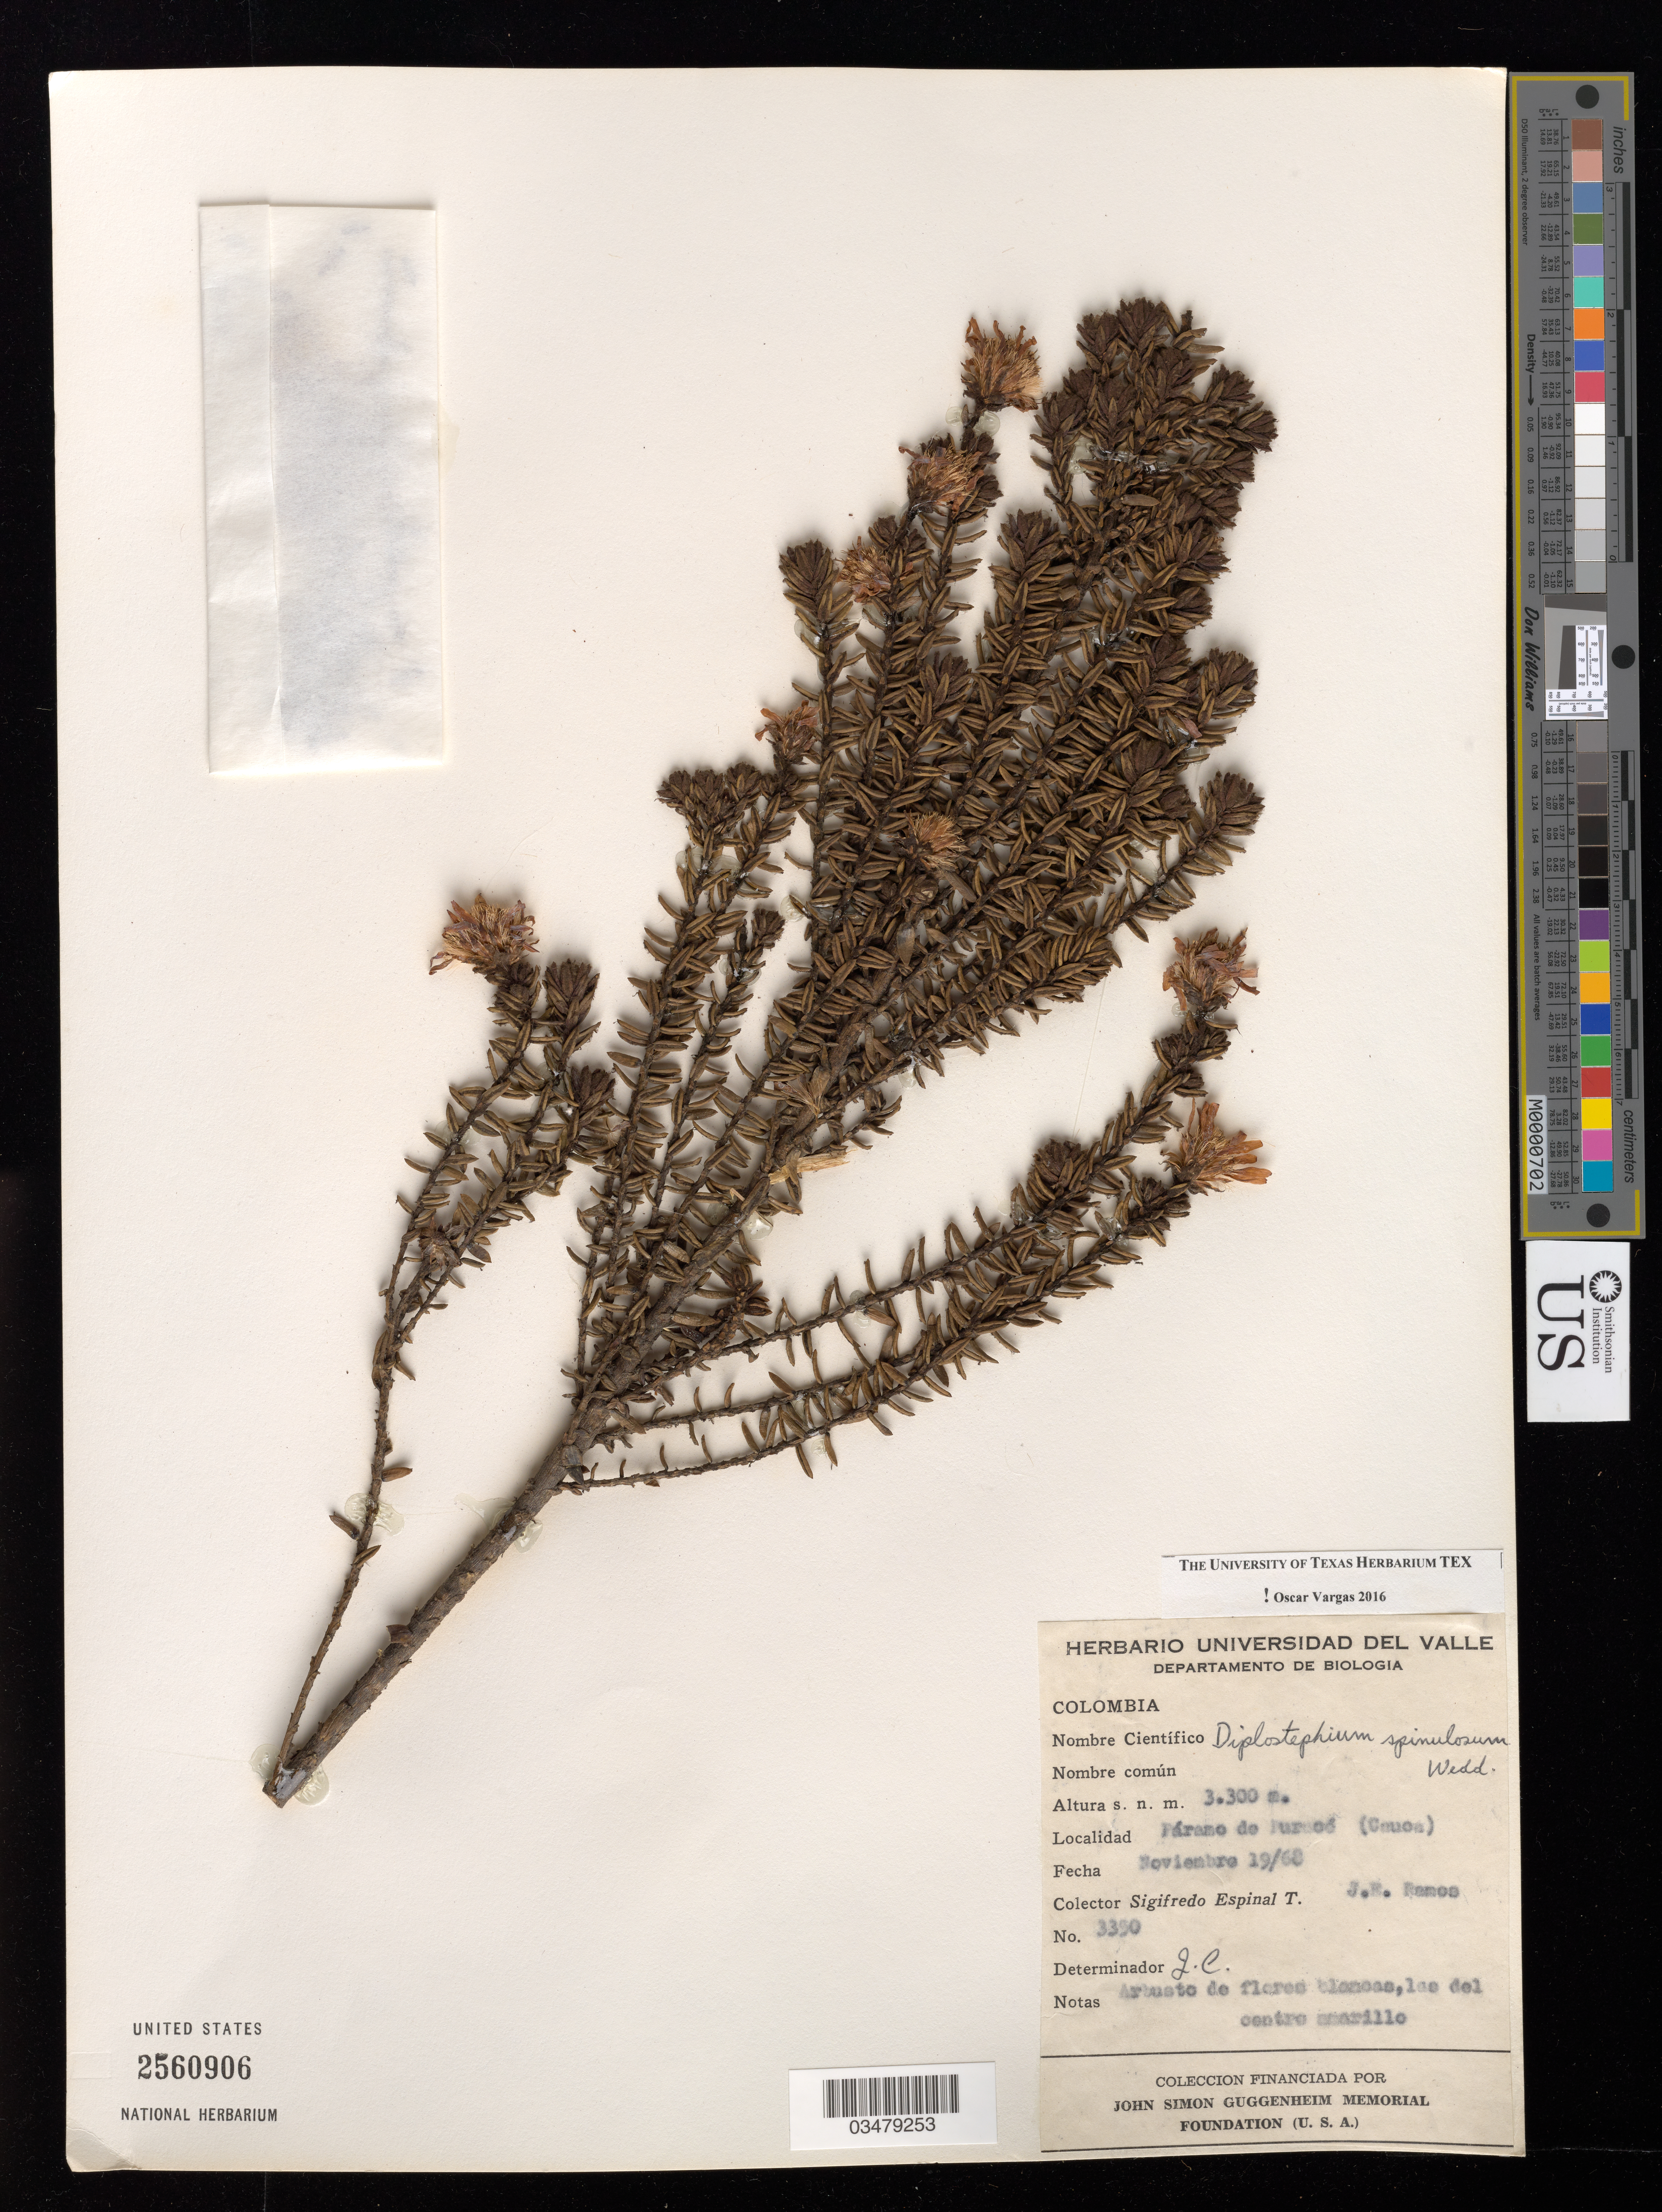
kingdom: Plantae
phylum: Tracheophyta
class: Magnoliopsida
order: Asterales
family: Asteraceae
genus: Diplostephium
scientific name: Diplostephium spinulosum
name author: Wedd.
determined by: Vargas, Oscar M.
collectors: T. S. Espinal & J. E. Ramos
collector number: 3350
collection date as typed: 19 Nov 1968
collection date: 1968-11-19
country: Colombia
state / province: Cauca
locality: Purood (Cauoa)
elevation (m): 3300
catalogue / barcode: US 2560906